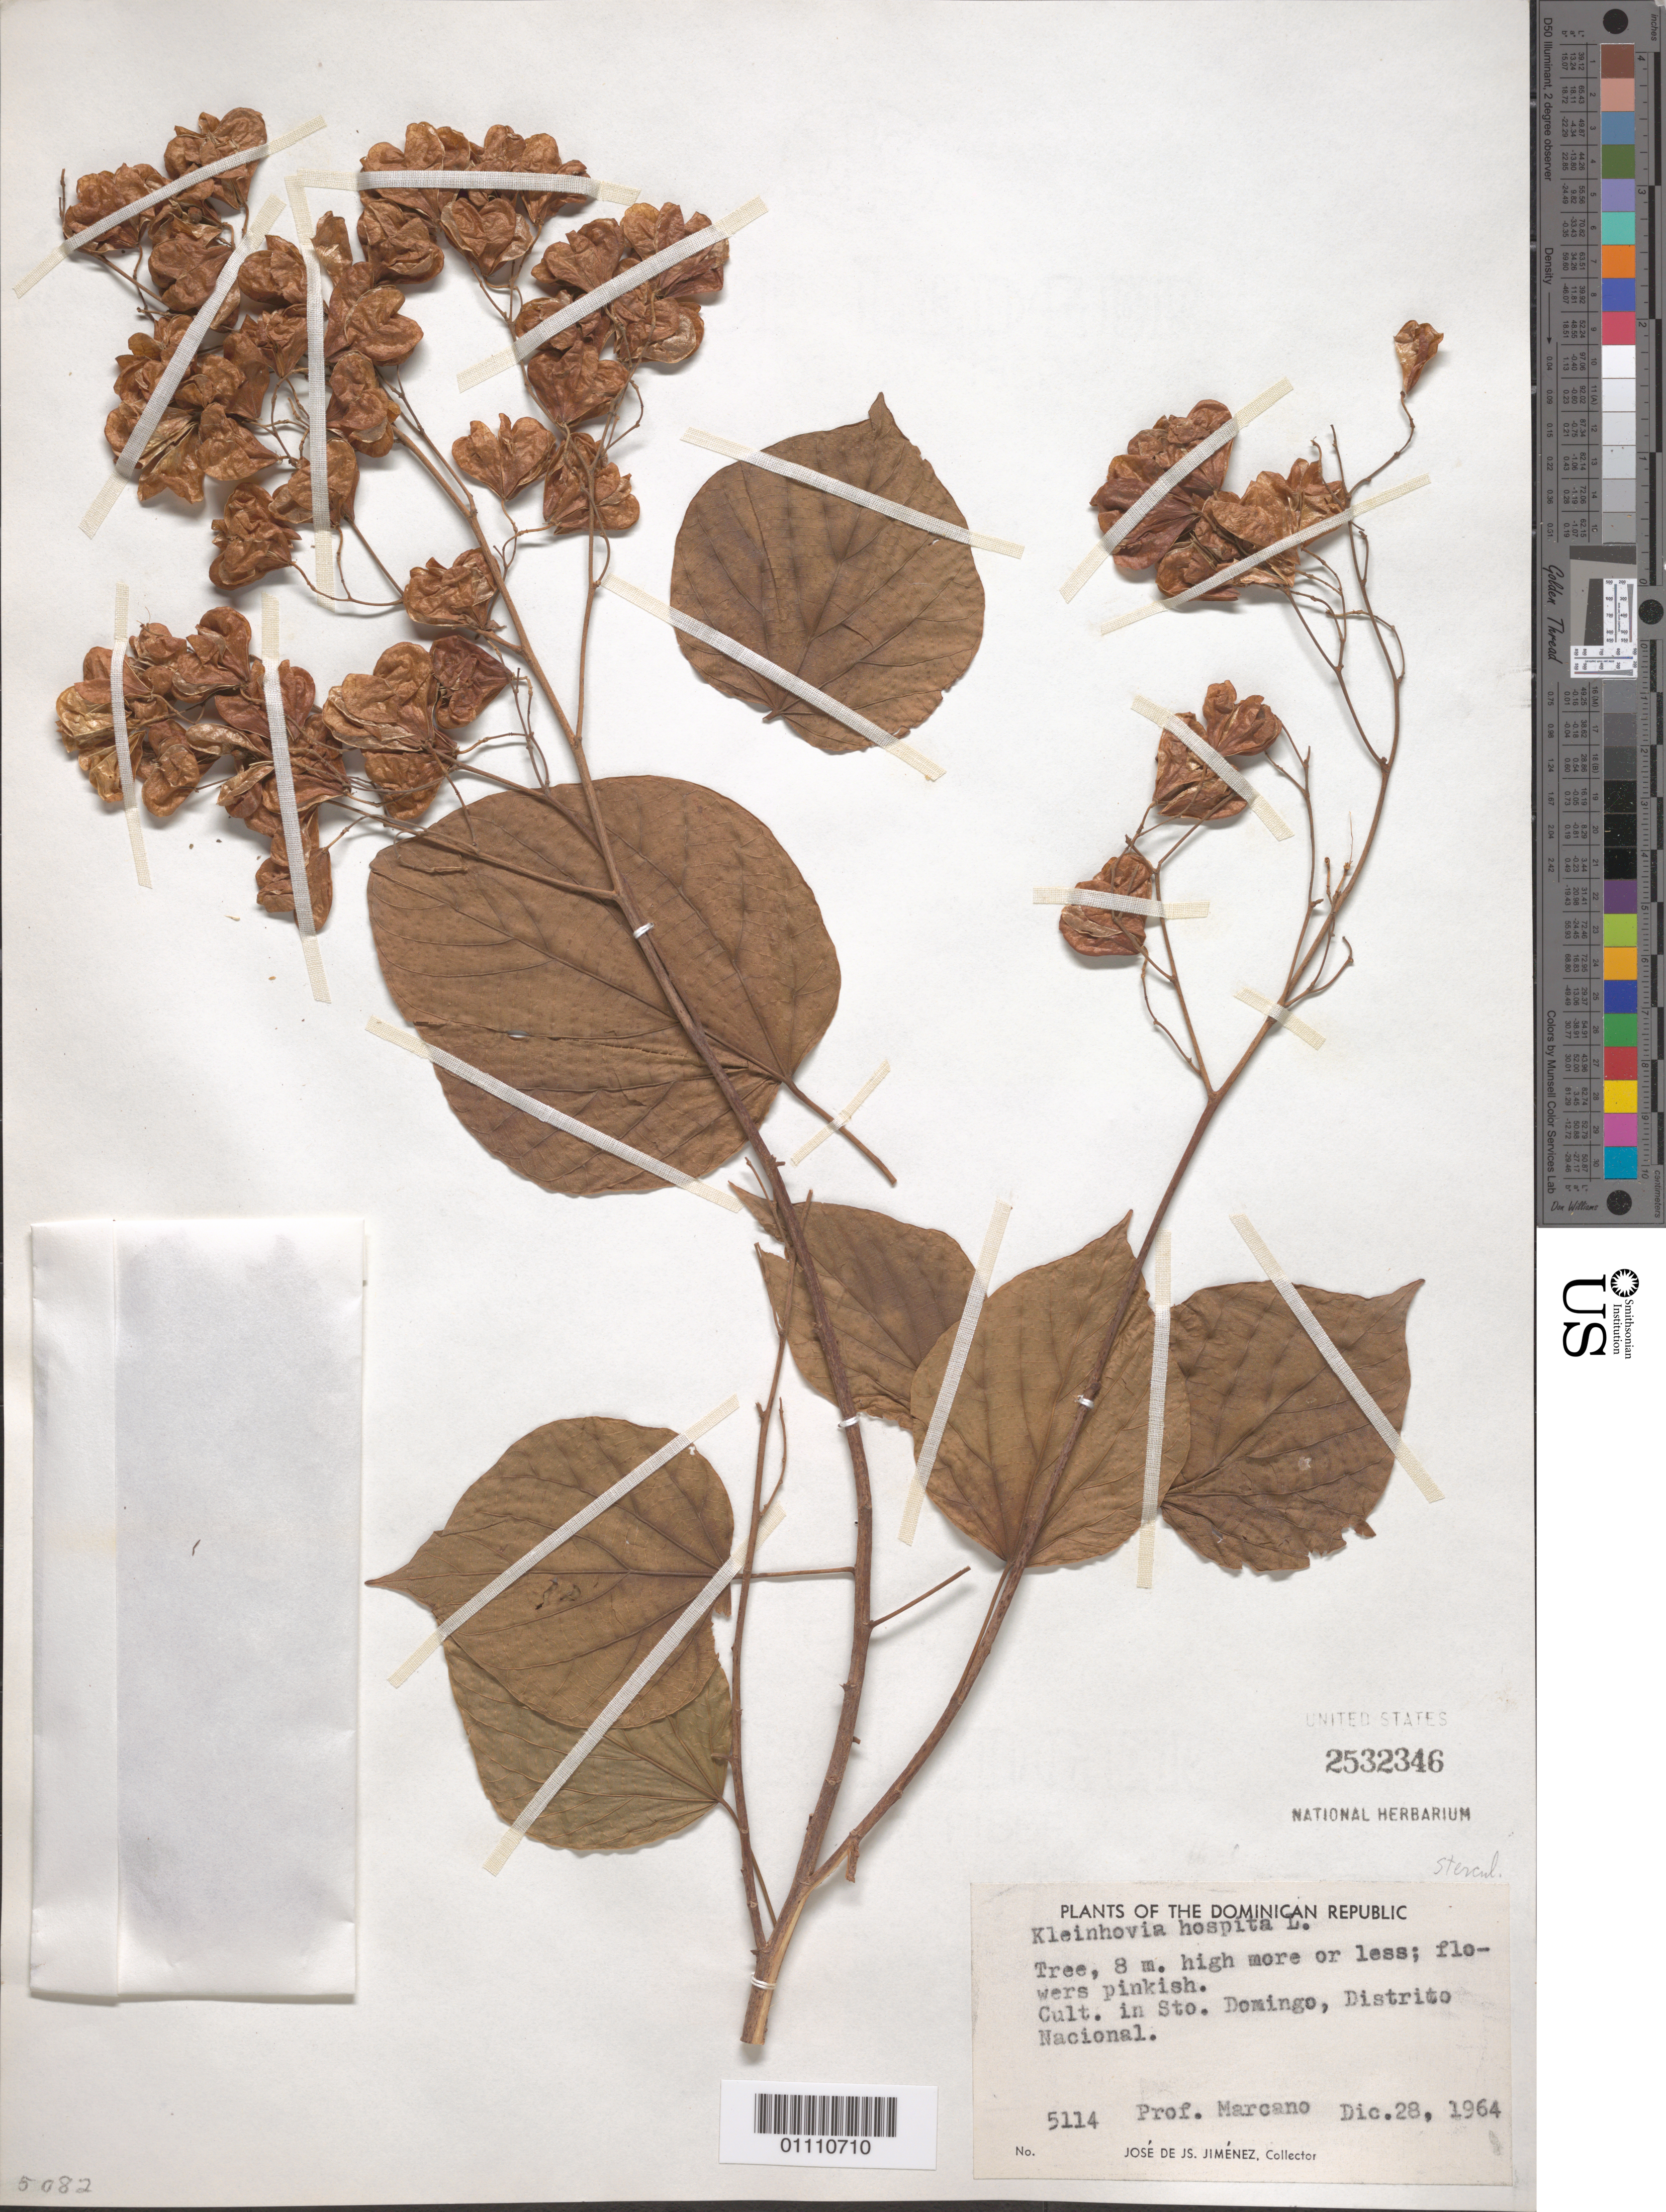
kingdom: Plantae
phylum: Tracheophyta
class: Magnoliopsida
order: Malvales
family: Malvaceae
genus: Kleinhovia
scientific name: Kleinhovia hospita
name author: L.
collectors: E. J. Marcano F.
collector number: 5114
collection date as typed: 28 Dec 1964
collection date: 1964-12-28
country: Dominican Republic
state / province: Santo Domingo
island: Hispaniola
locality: Cult. in Sto. Domingo, Distrito Nacional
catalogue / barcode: US 2532346